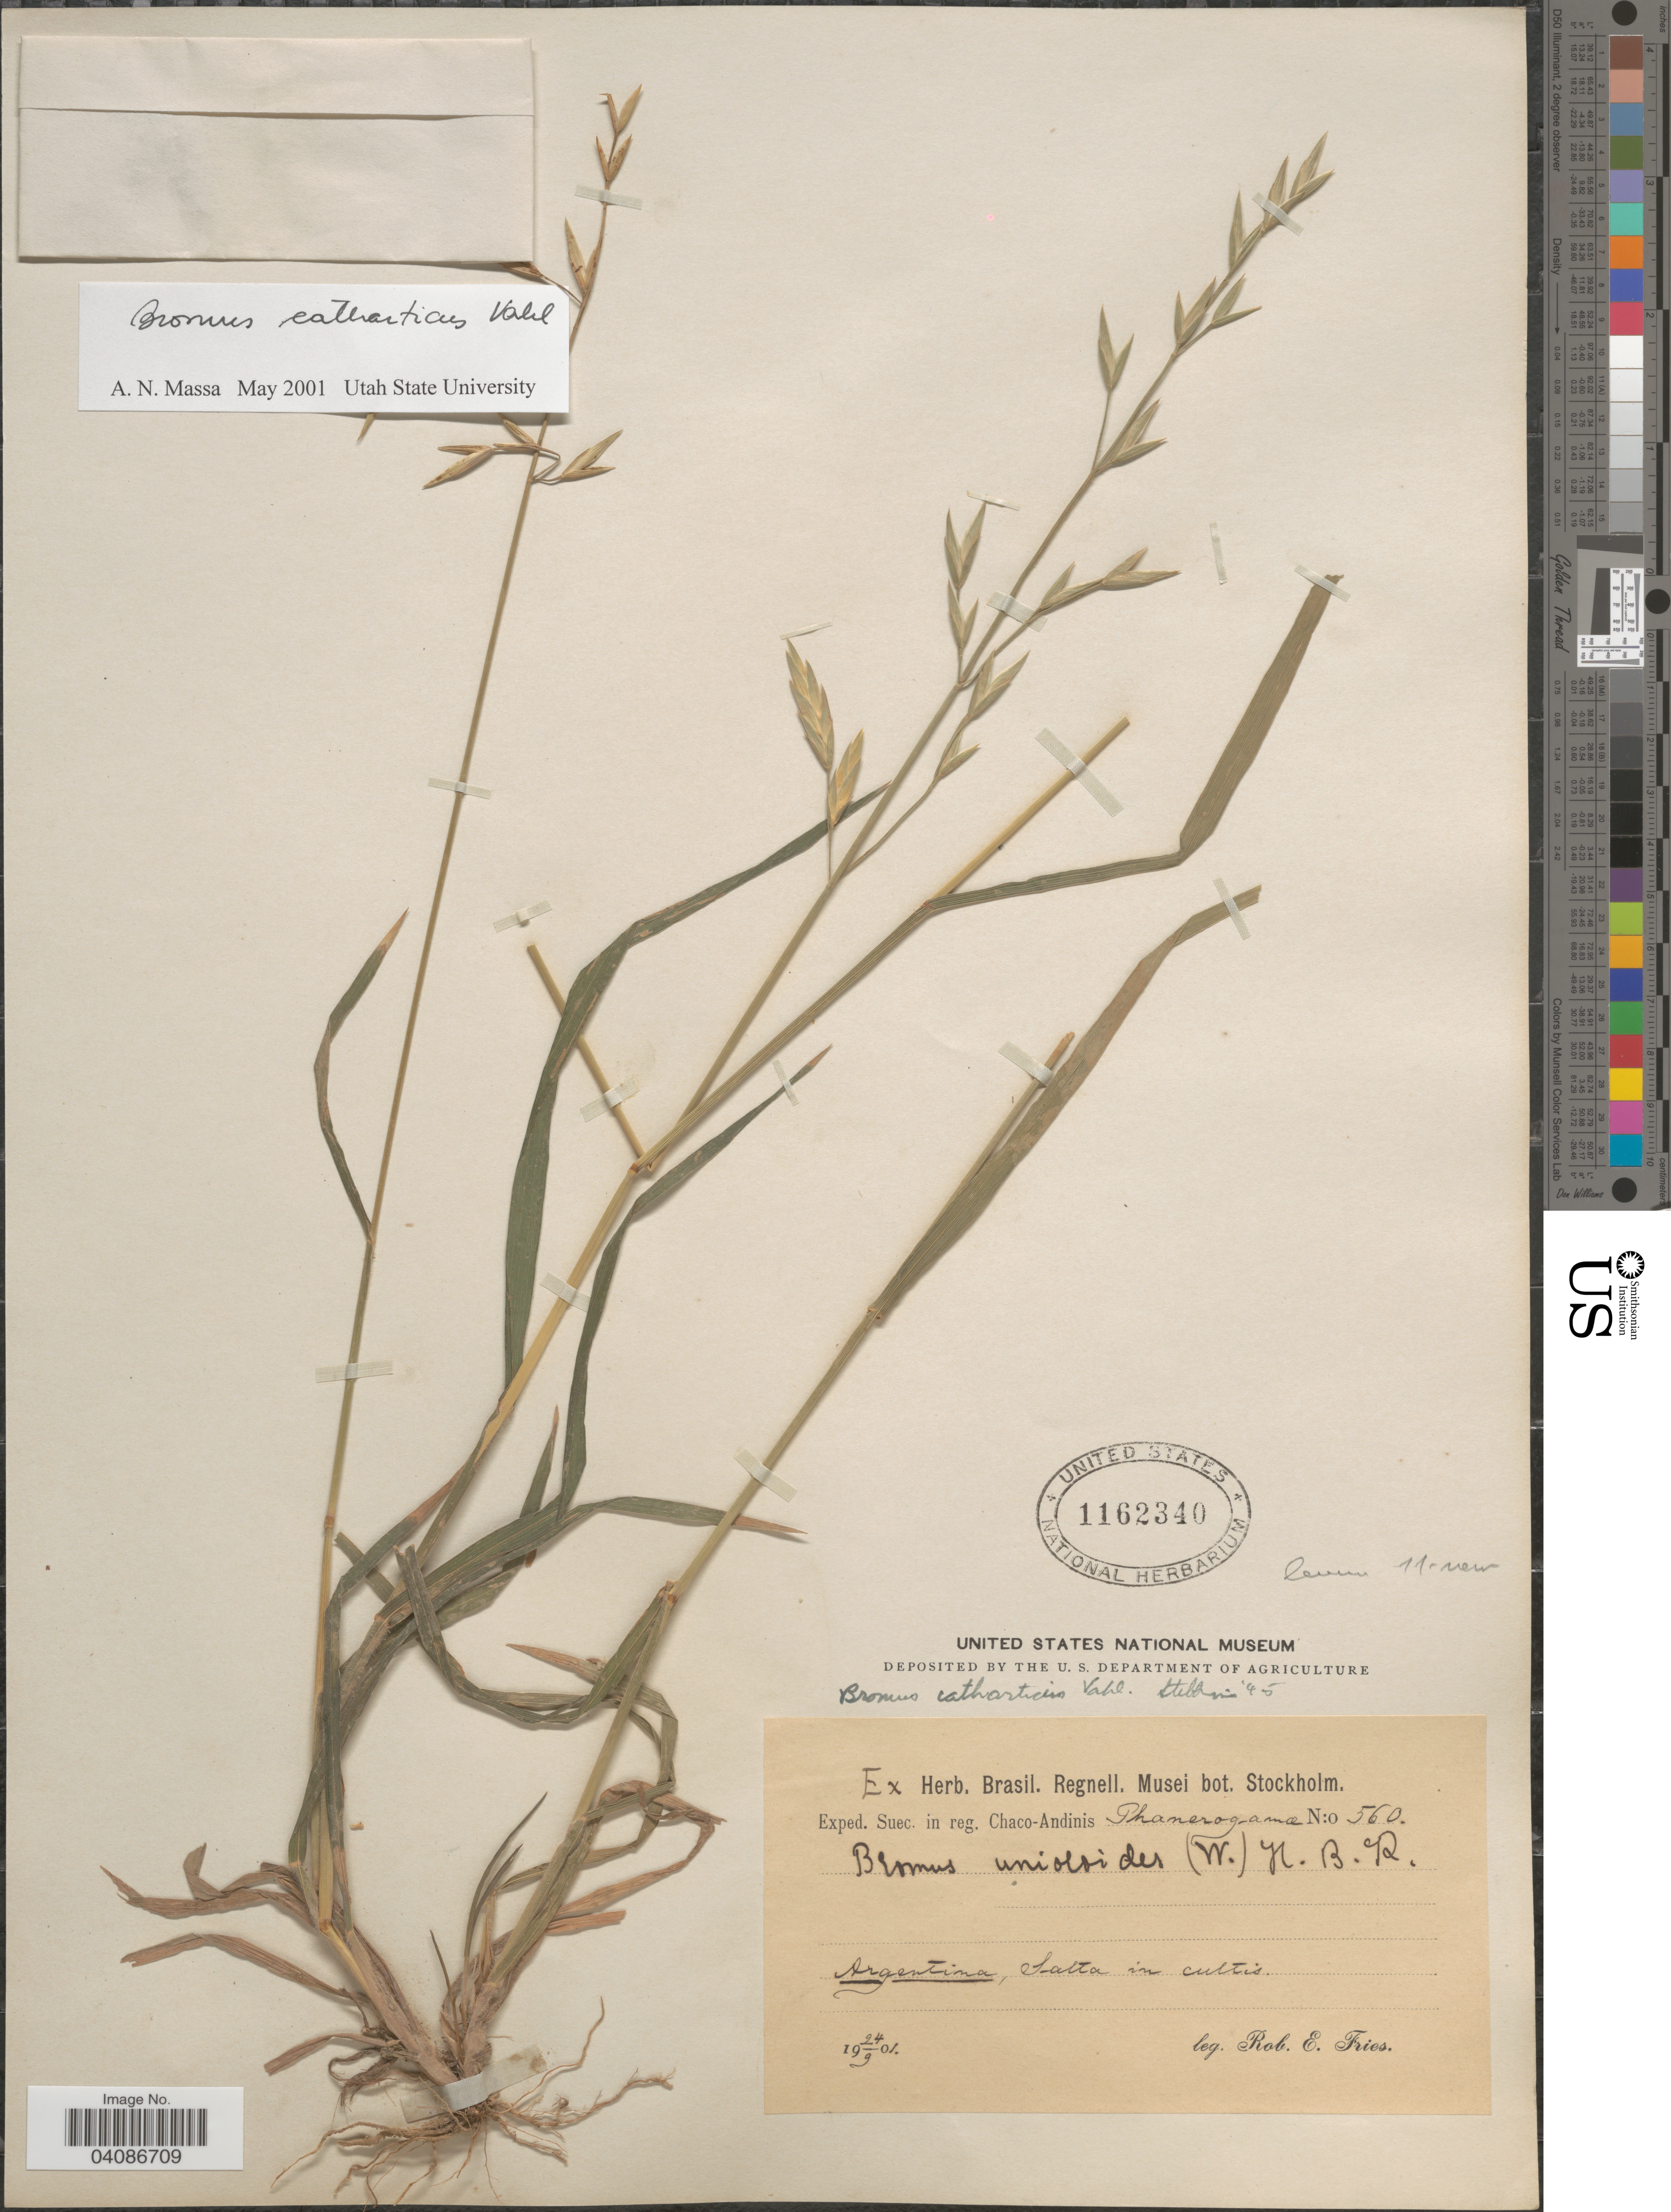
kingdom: Plantae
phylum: Tracheophyta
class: Liliopsida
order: Poales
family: Poaceae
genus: Bromus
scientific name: Bromus catharticus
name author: Vahl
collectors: R. E. Fries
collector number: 560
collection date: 1901-09-24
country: Argentina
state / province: Salta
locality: Exped. Suec. in reg. Chaco-Andinis. Salta in cultis.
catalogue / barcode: US 1162340